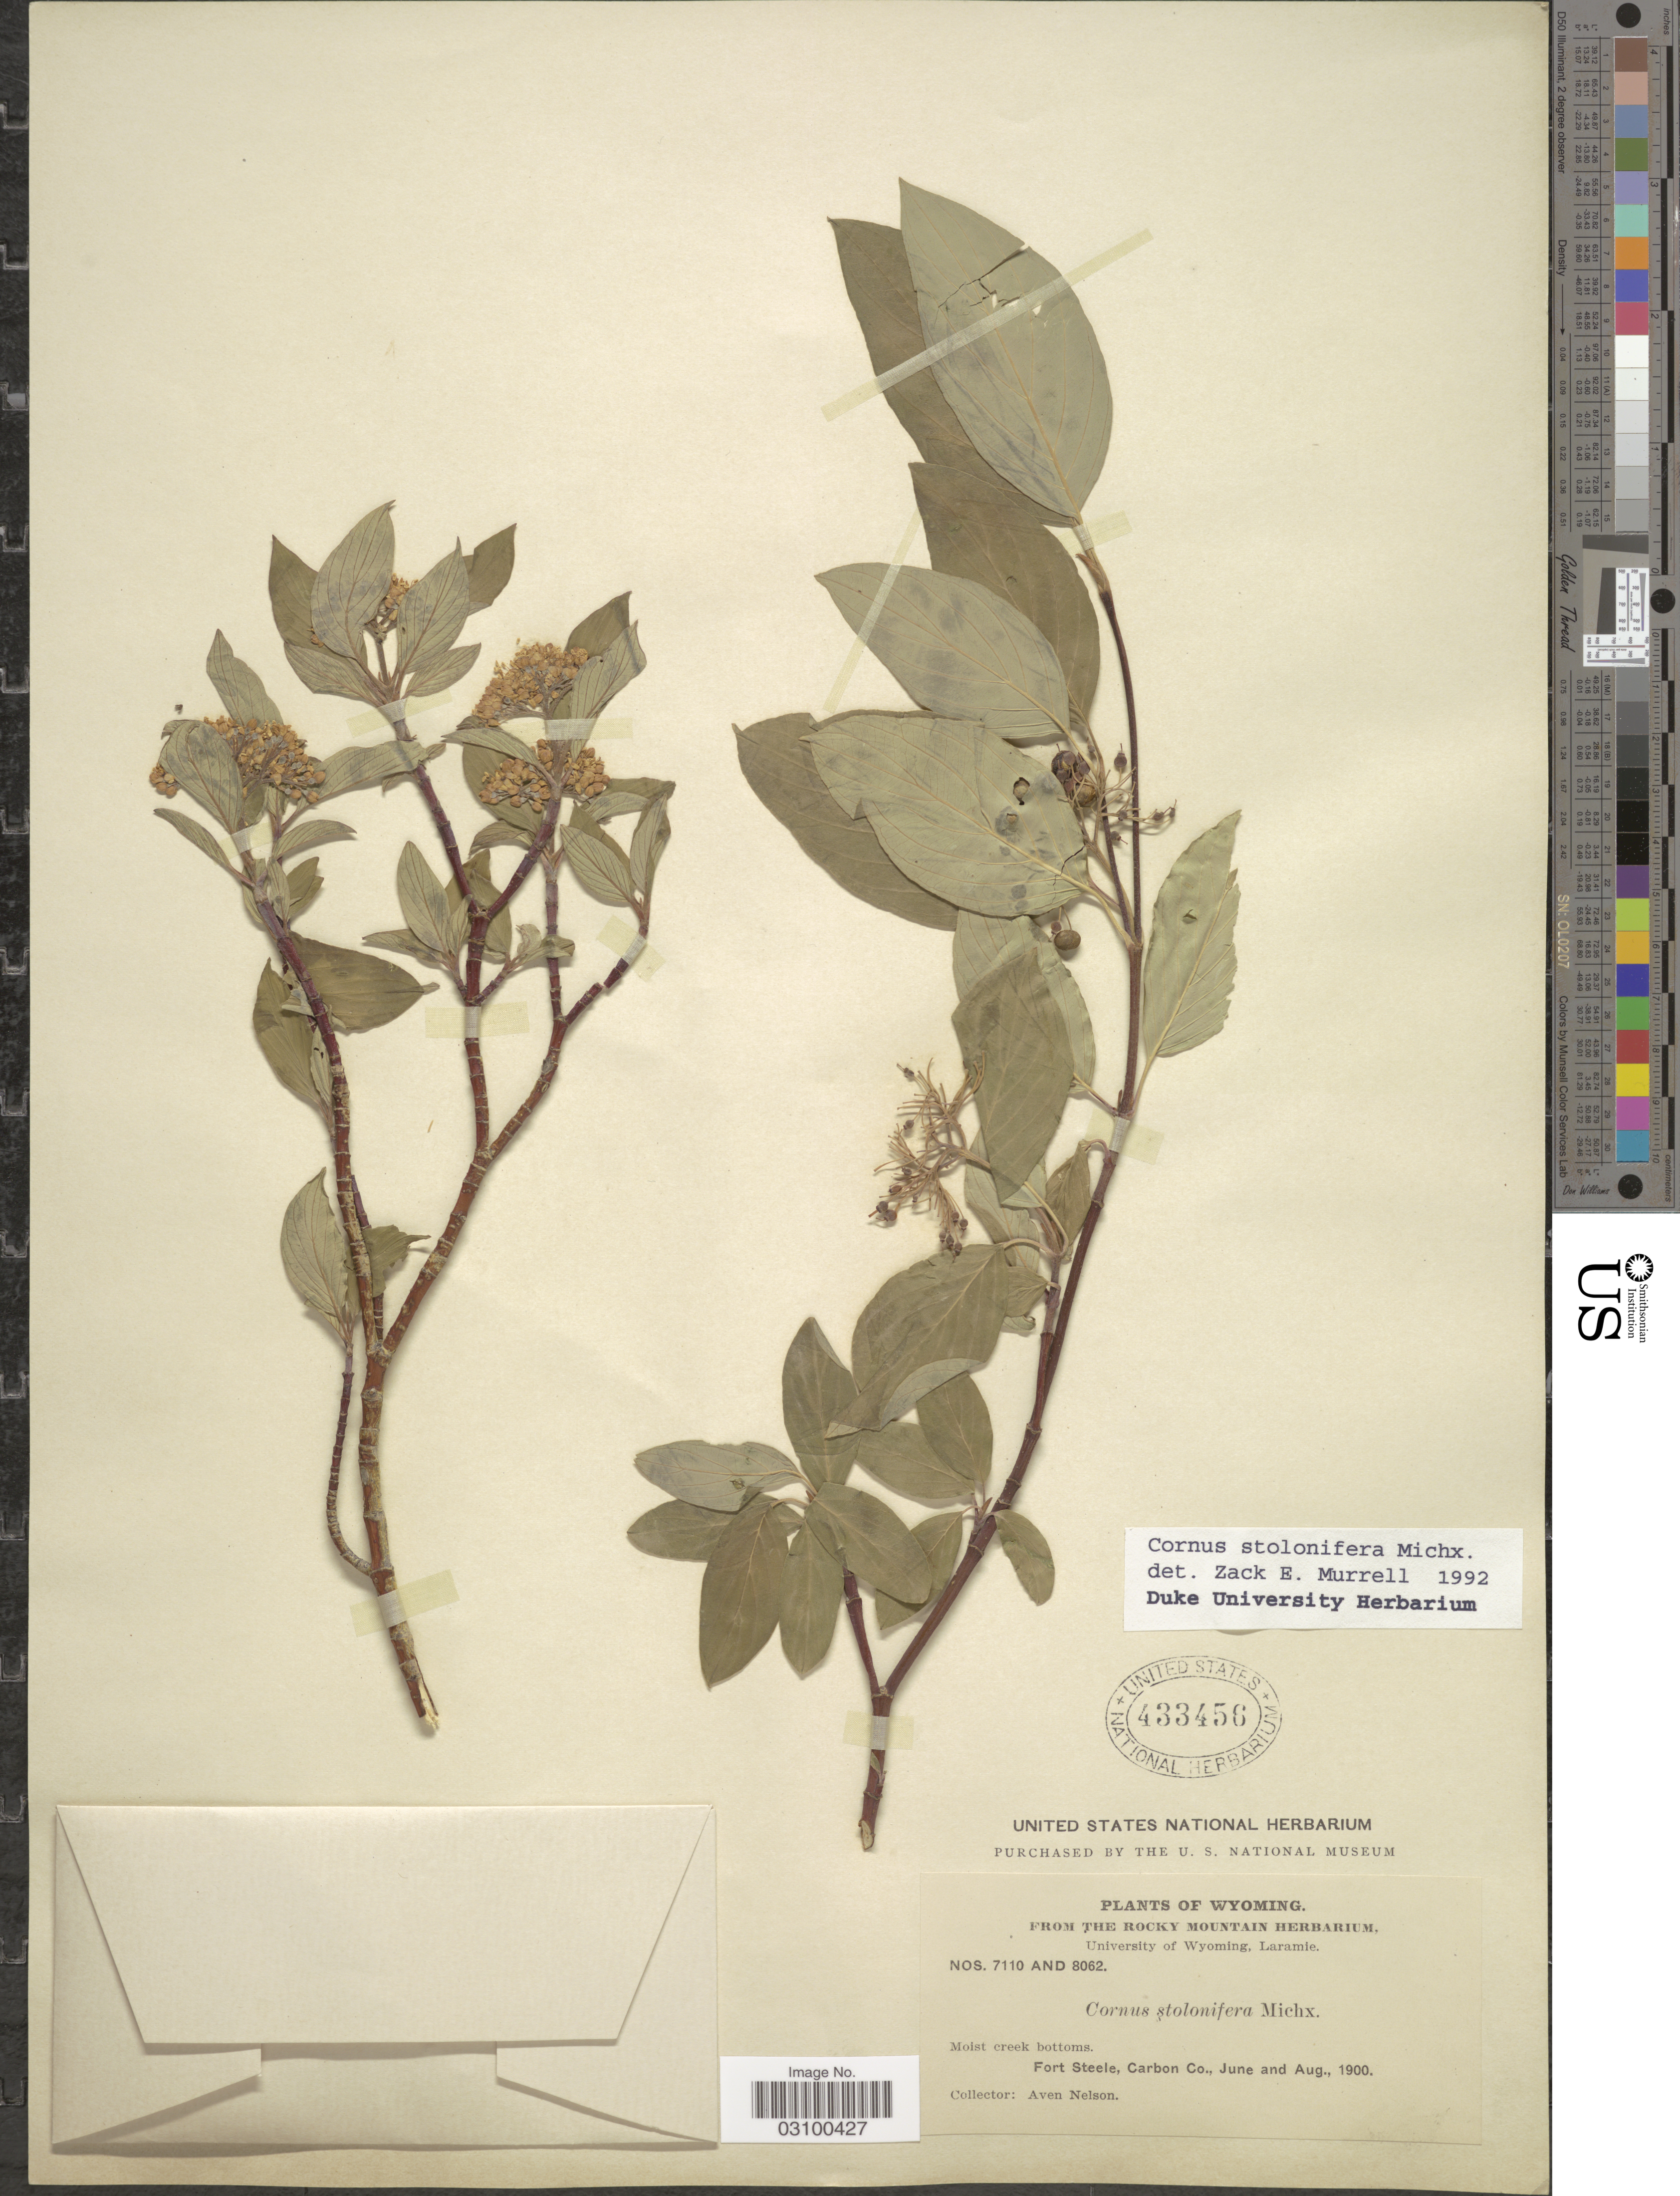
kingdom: Plantae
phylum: Tracheophyta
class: Magnoliopsida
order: Cornales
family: Cornaceae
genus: Cornus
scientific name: Cornus sericea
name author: L.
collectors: A. Nelson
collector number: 7110/8062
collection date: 1900-06/1900-08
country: United States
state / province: Wyoming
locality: Fort Steele, Carbon Co.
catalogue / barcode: US 433456